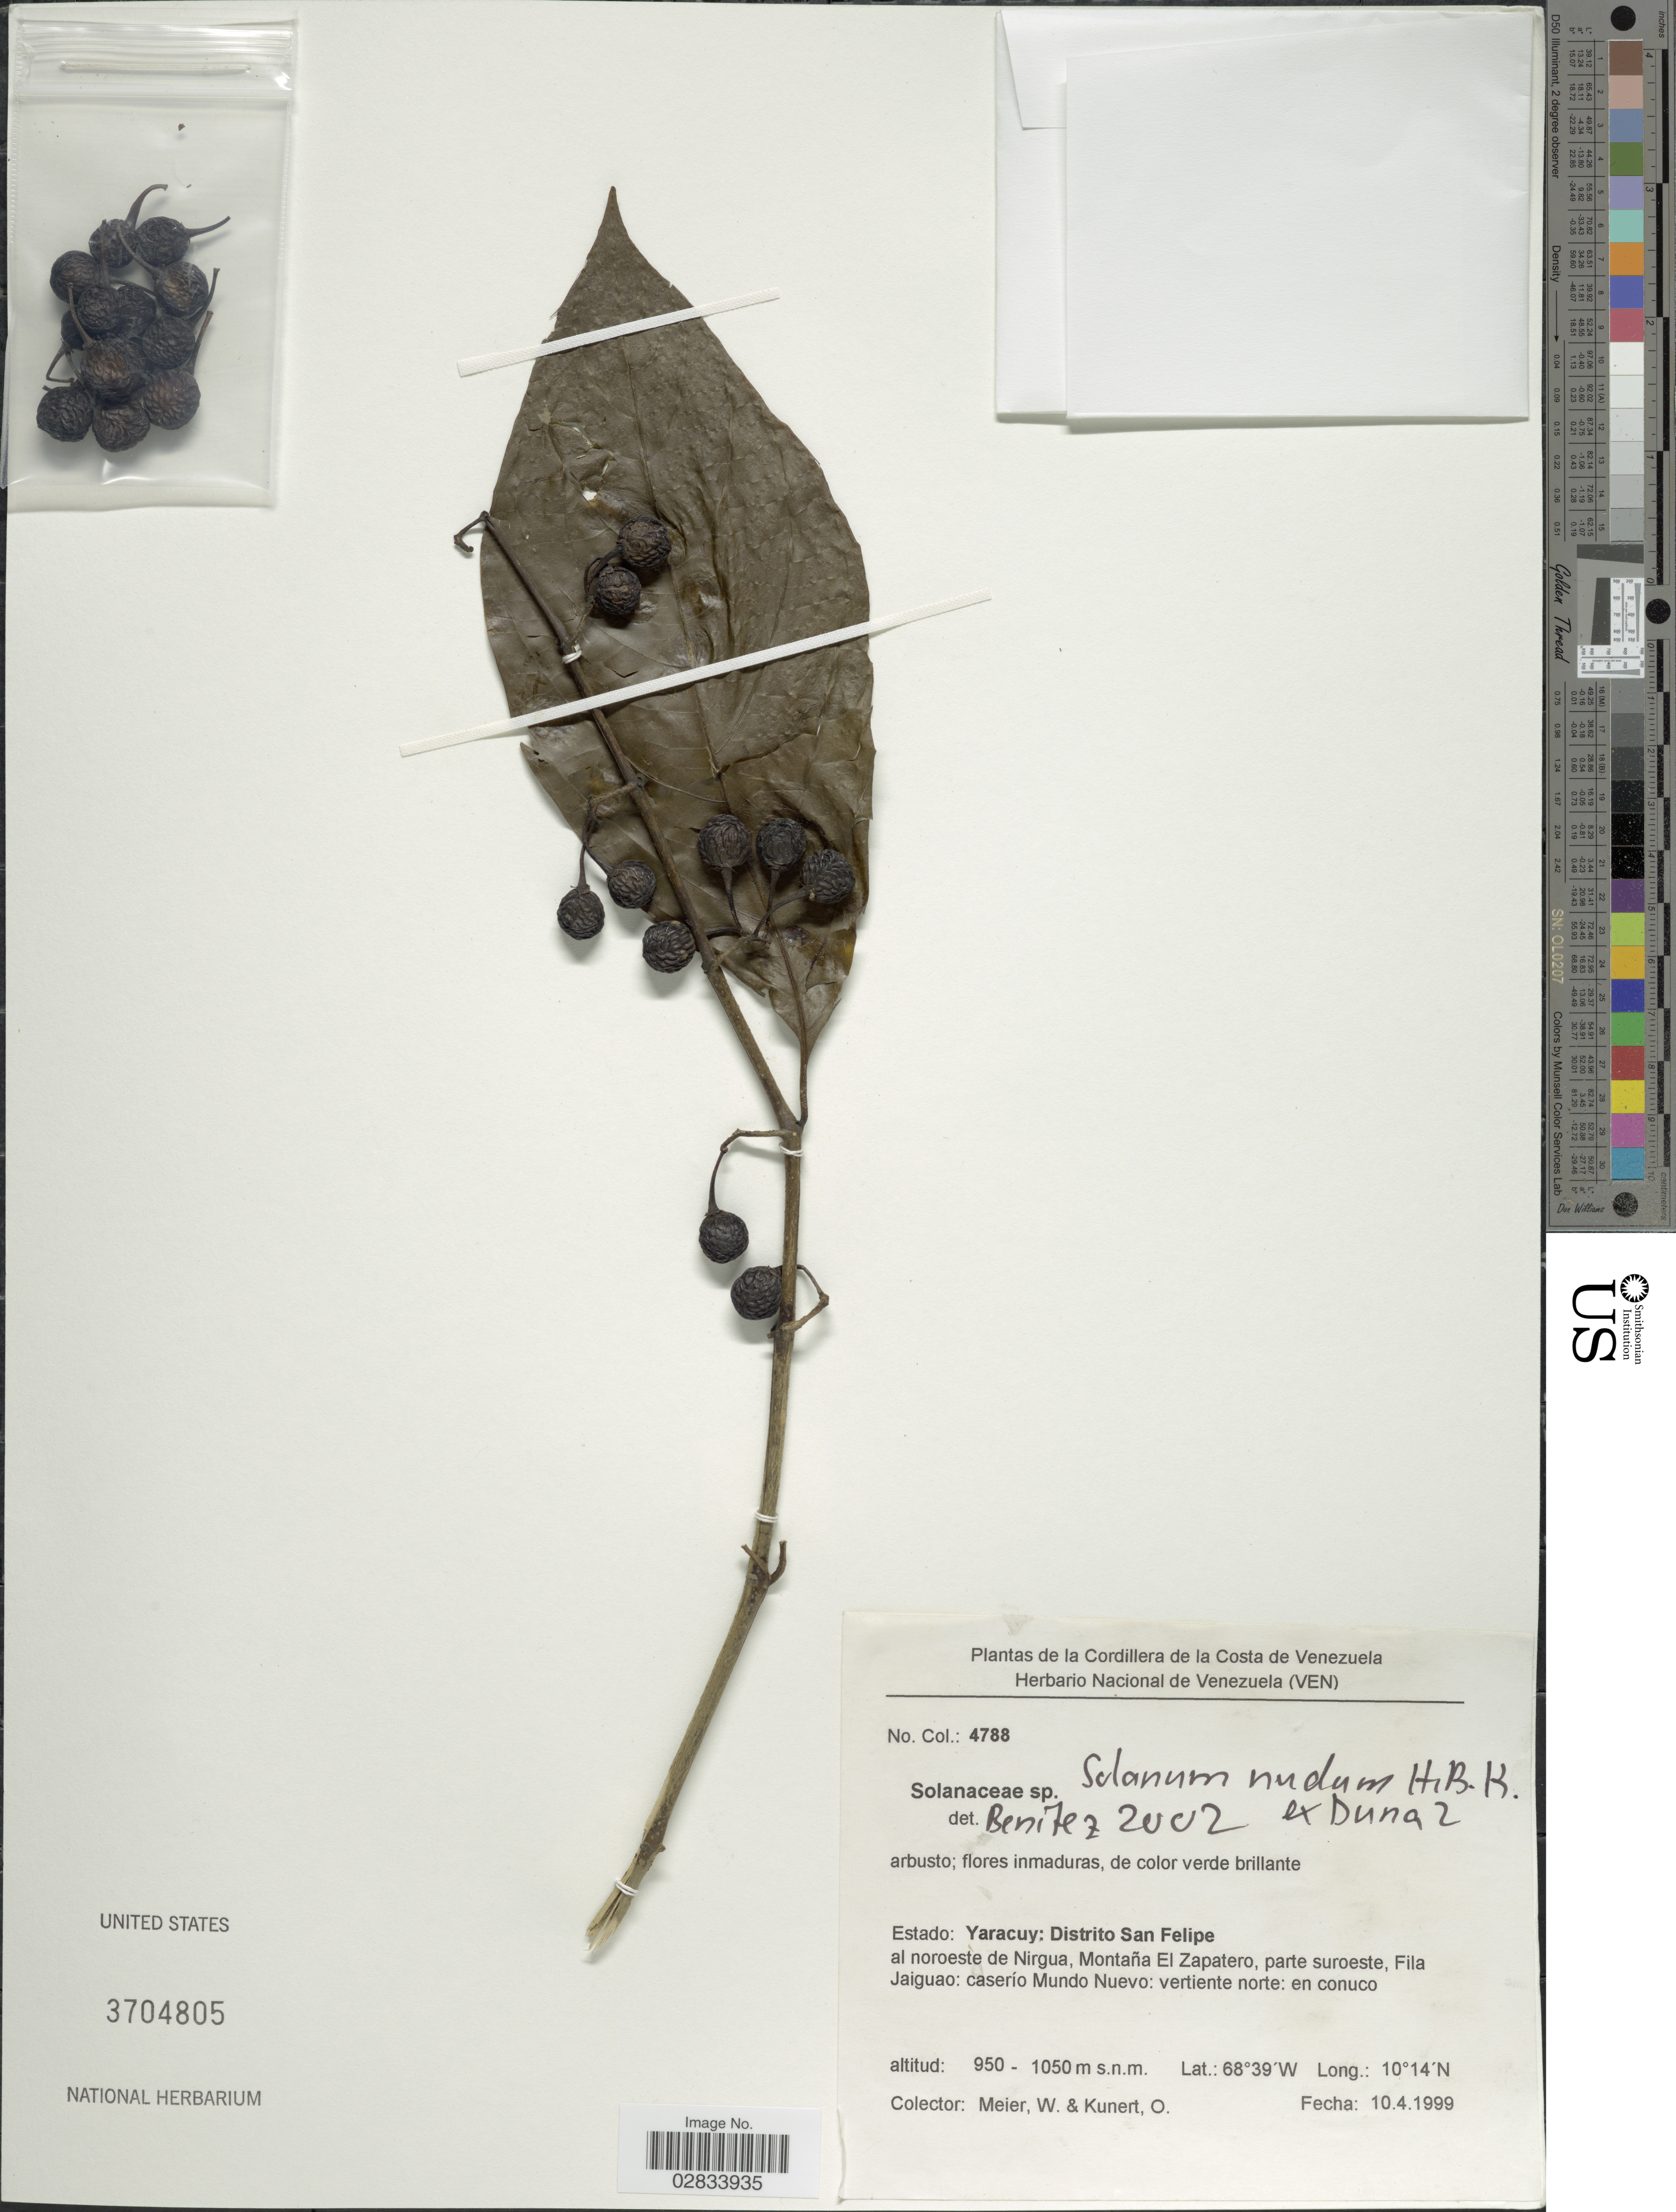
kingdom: Plantae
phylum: Tracheophyta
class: Magnoliopsida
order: Solanales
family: Solanaceae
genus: Solanum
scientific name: Solanum nudum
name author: Humb. & Bonpl. ex Dunal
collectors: W. Meier & O. Kunert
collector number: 4788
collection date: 1999-04-10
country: Venezuela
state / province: Yaracuy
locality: Estado: Yaracuy: Distrito San Felipe, al noroeste de Nirgua, Montaña El Zapatero, parte suroeste, Fila Jaiguao: caserío Mundo Nuevo: vertiente norte: en conuco.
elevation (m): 950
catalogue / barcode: US 3704805